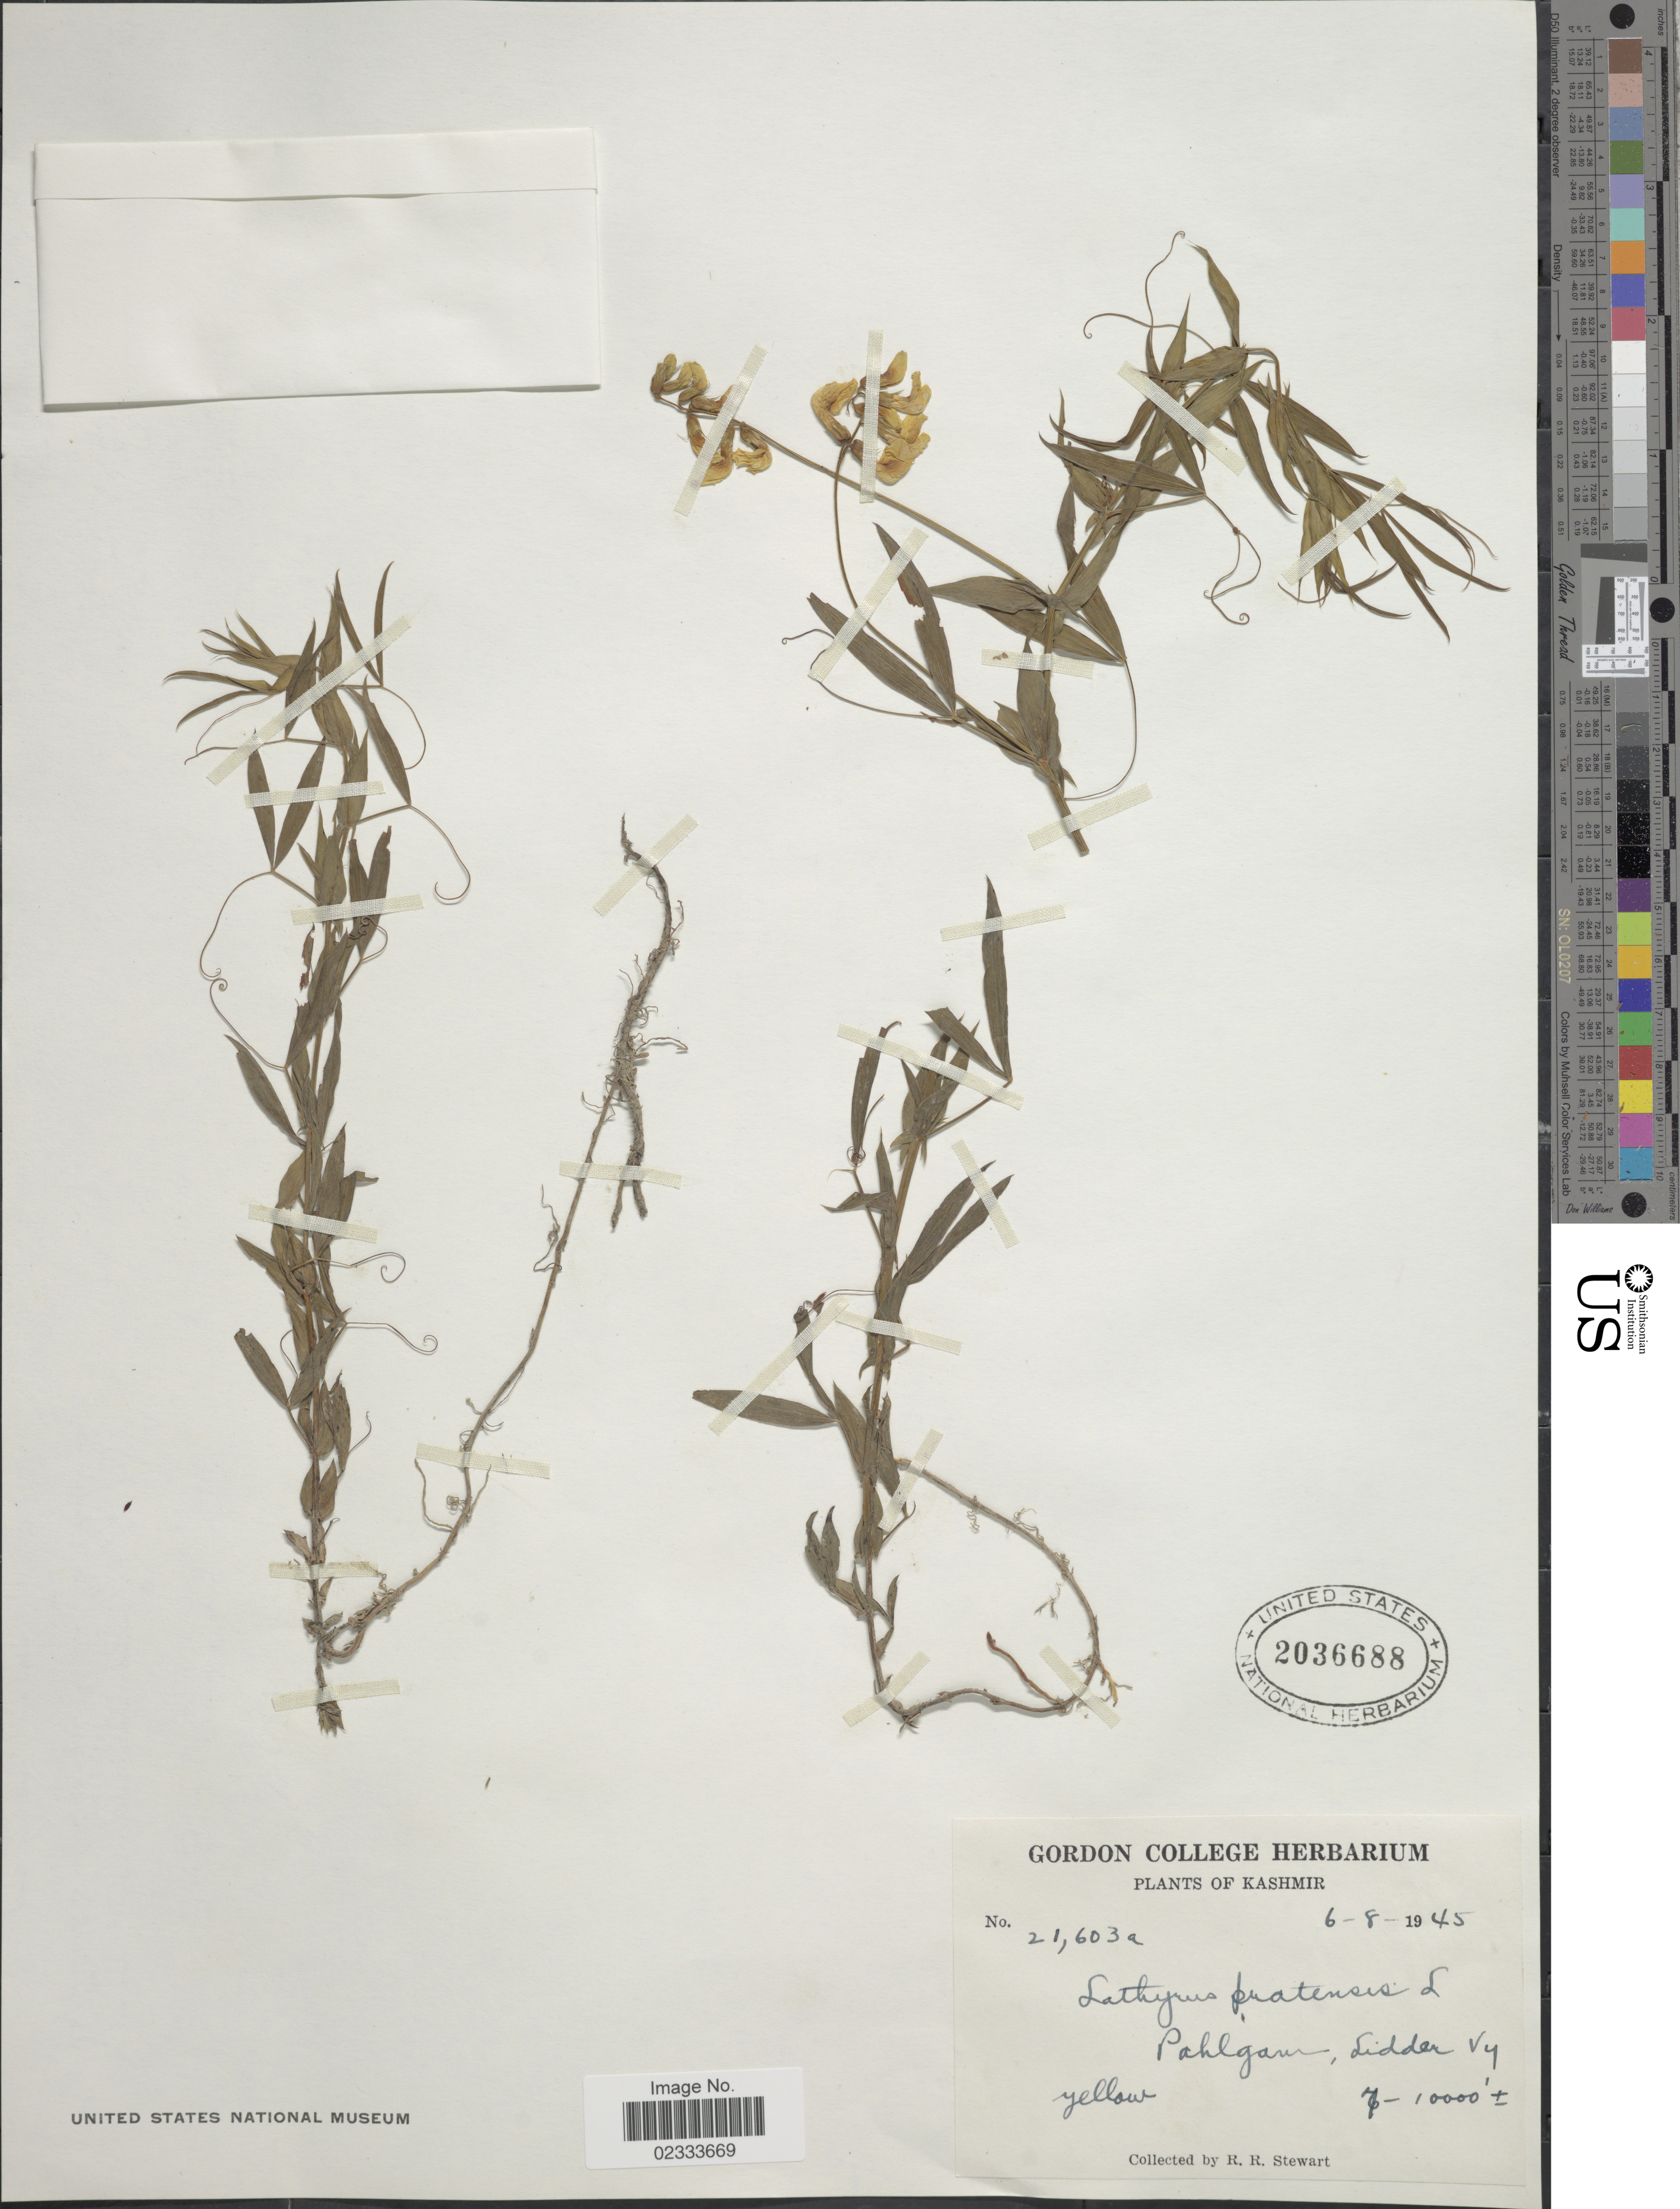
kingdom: Plantae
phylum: Tracheophyta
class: Magnoliopsida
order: Fabales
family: Fabaceae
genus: Lathyrus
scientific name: Lathyrus pratensis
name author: L.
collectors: R. R. Stewart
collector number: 21603a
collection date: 1945-08-06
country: India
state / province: Jammu and Kashmir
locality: Kashmir, Pahlgam, Siddar Vy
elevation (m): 2134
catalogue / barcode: US 2036688